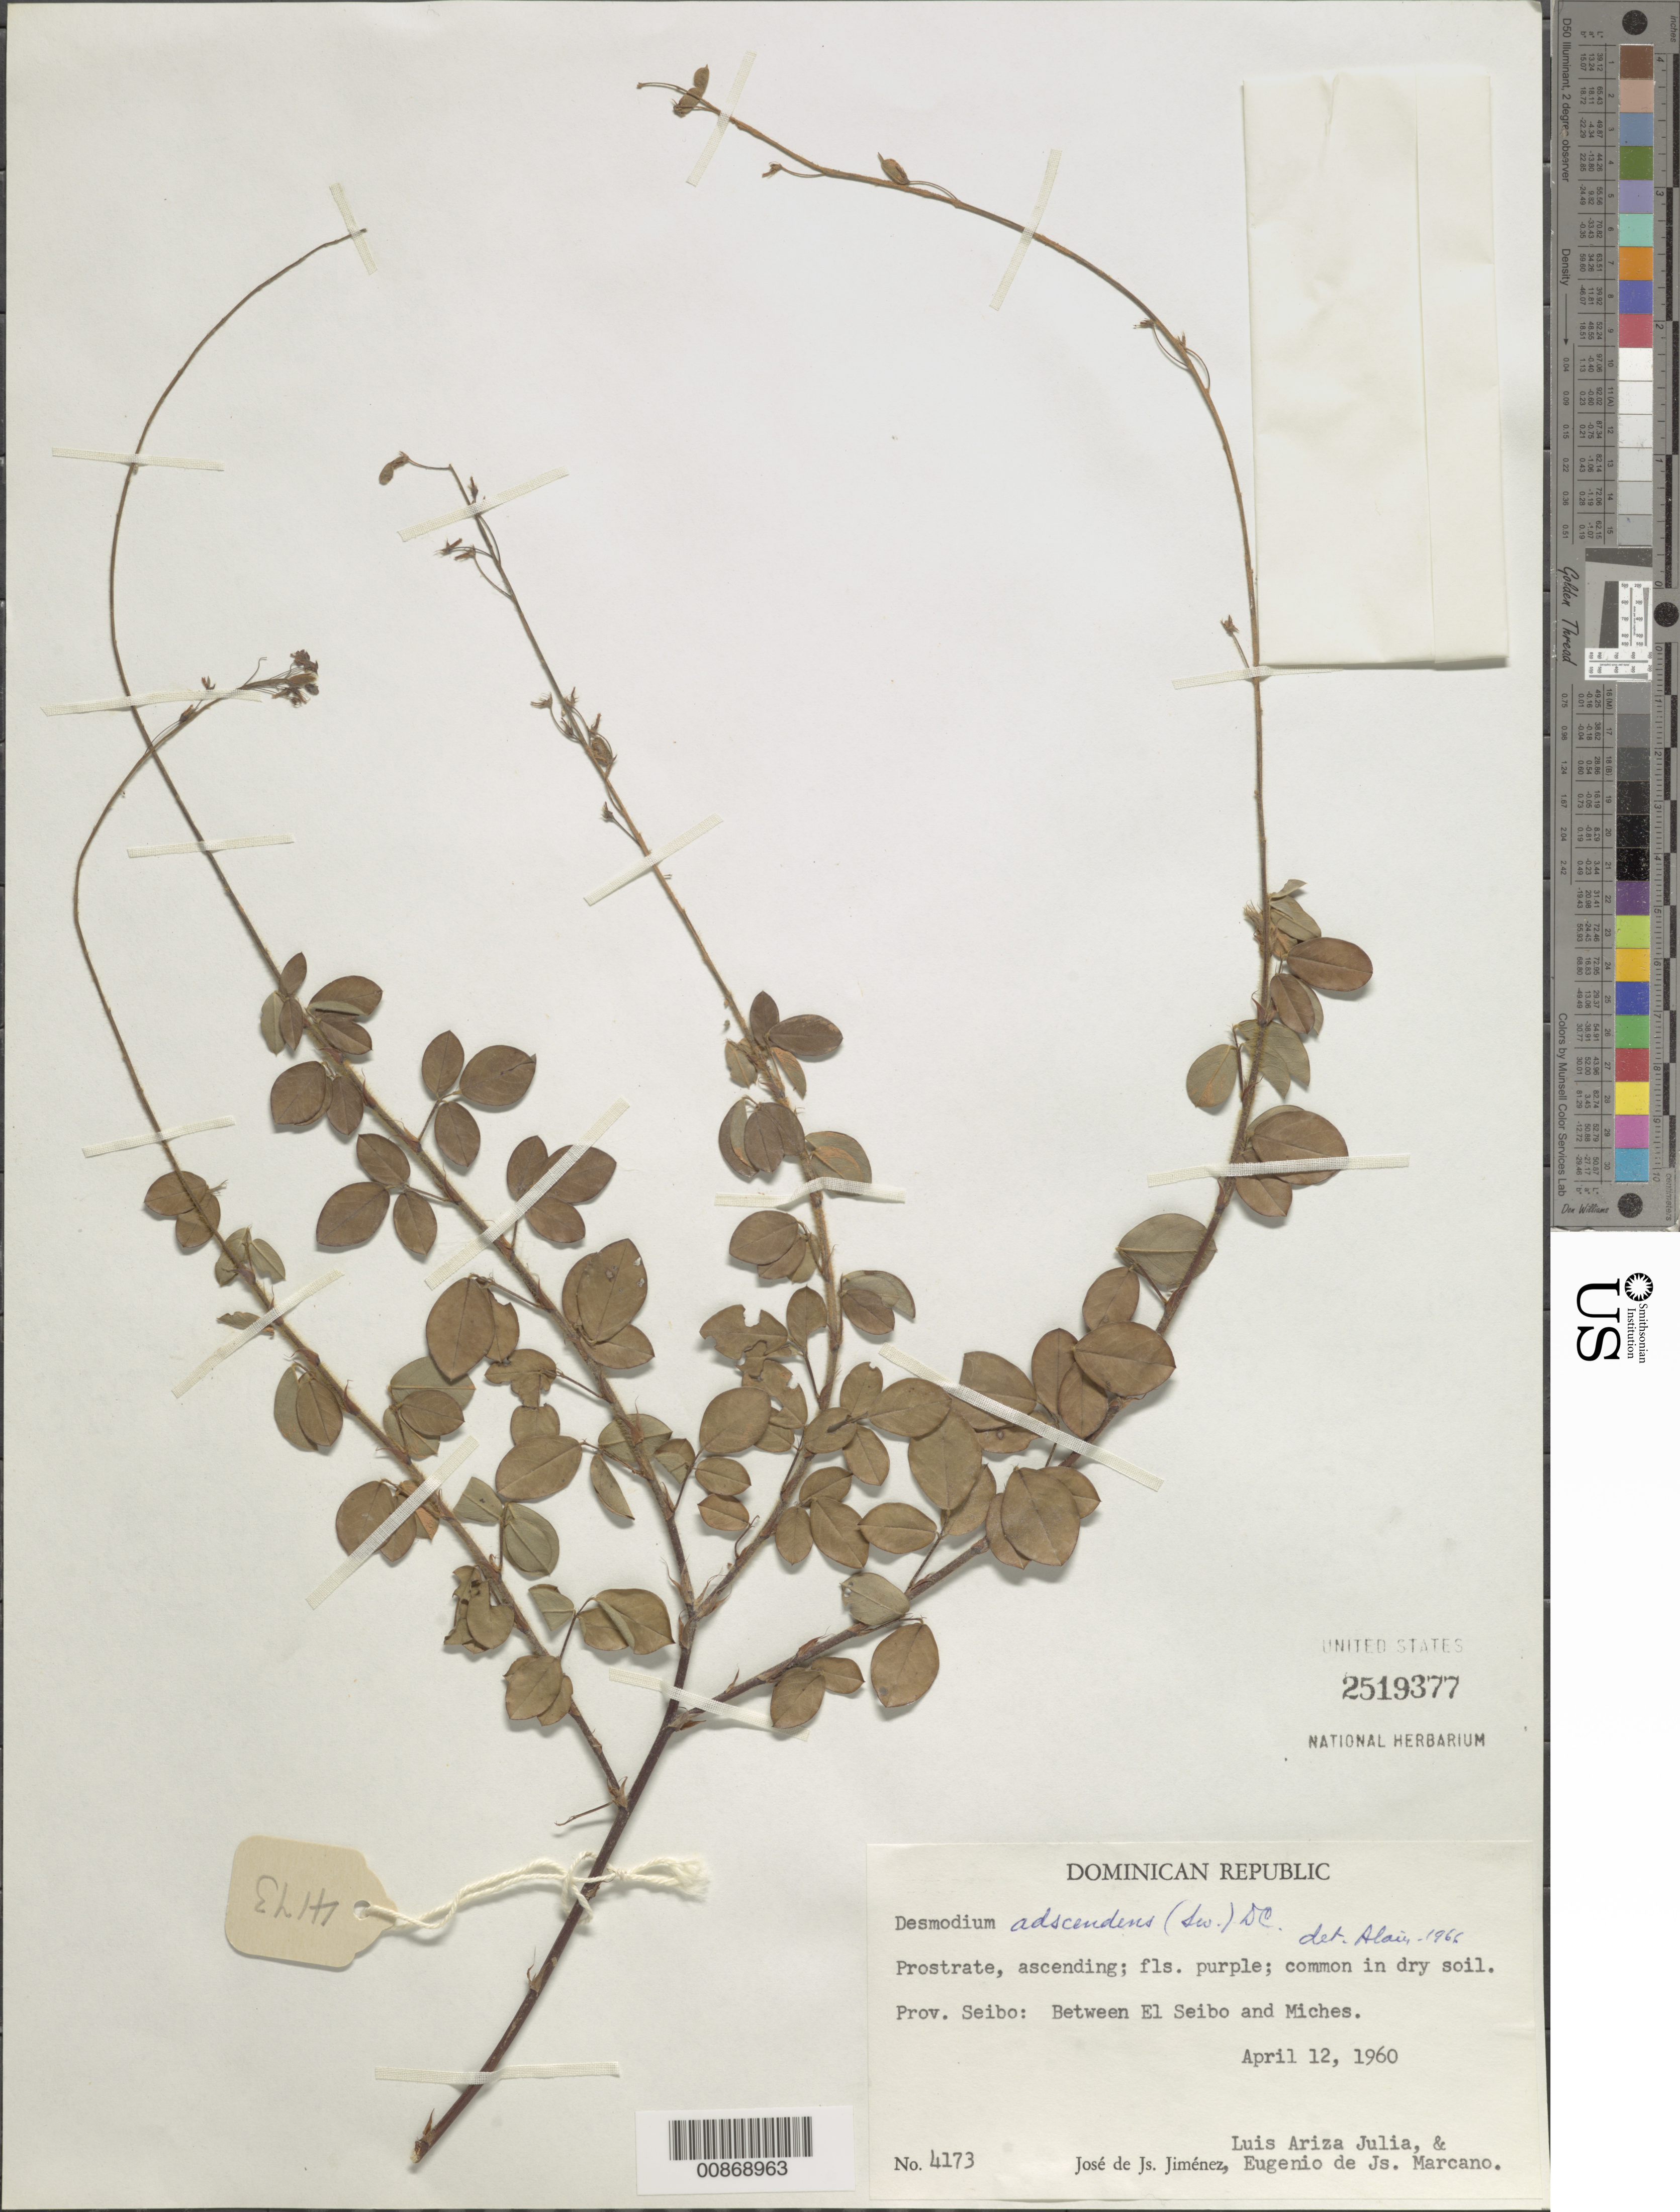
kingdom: Plantae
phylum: Tracheophyta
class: Magnoliopsida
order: Fabales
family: Fabaceae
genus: Grona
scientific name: Grona adscendens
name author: (Sw.) H. Ohashi & K. Ohashi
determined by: Strong, Mark T., (BOT), Smithsonian Institution - National Museum of Natural History (UNITED STATES)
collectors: J. J. Jiménez Almonte, L. Ariza-Julia & E. J. Marcano F.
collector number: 4173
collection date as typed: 12 Apr 1960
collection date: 1960-04-12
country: Dominican Republic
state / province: El Seibo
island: Hispaniola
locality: Between El Seibo and Miches.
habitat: Common in dry soil.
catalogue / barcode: US 2519377